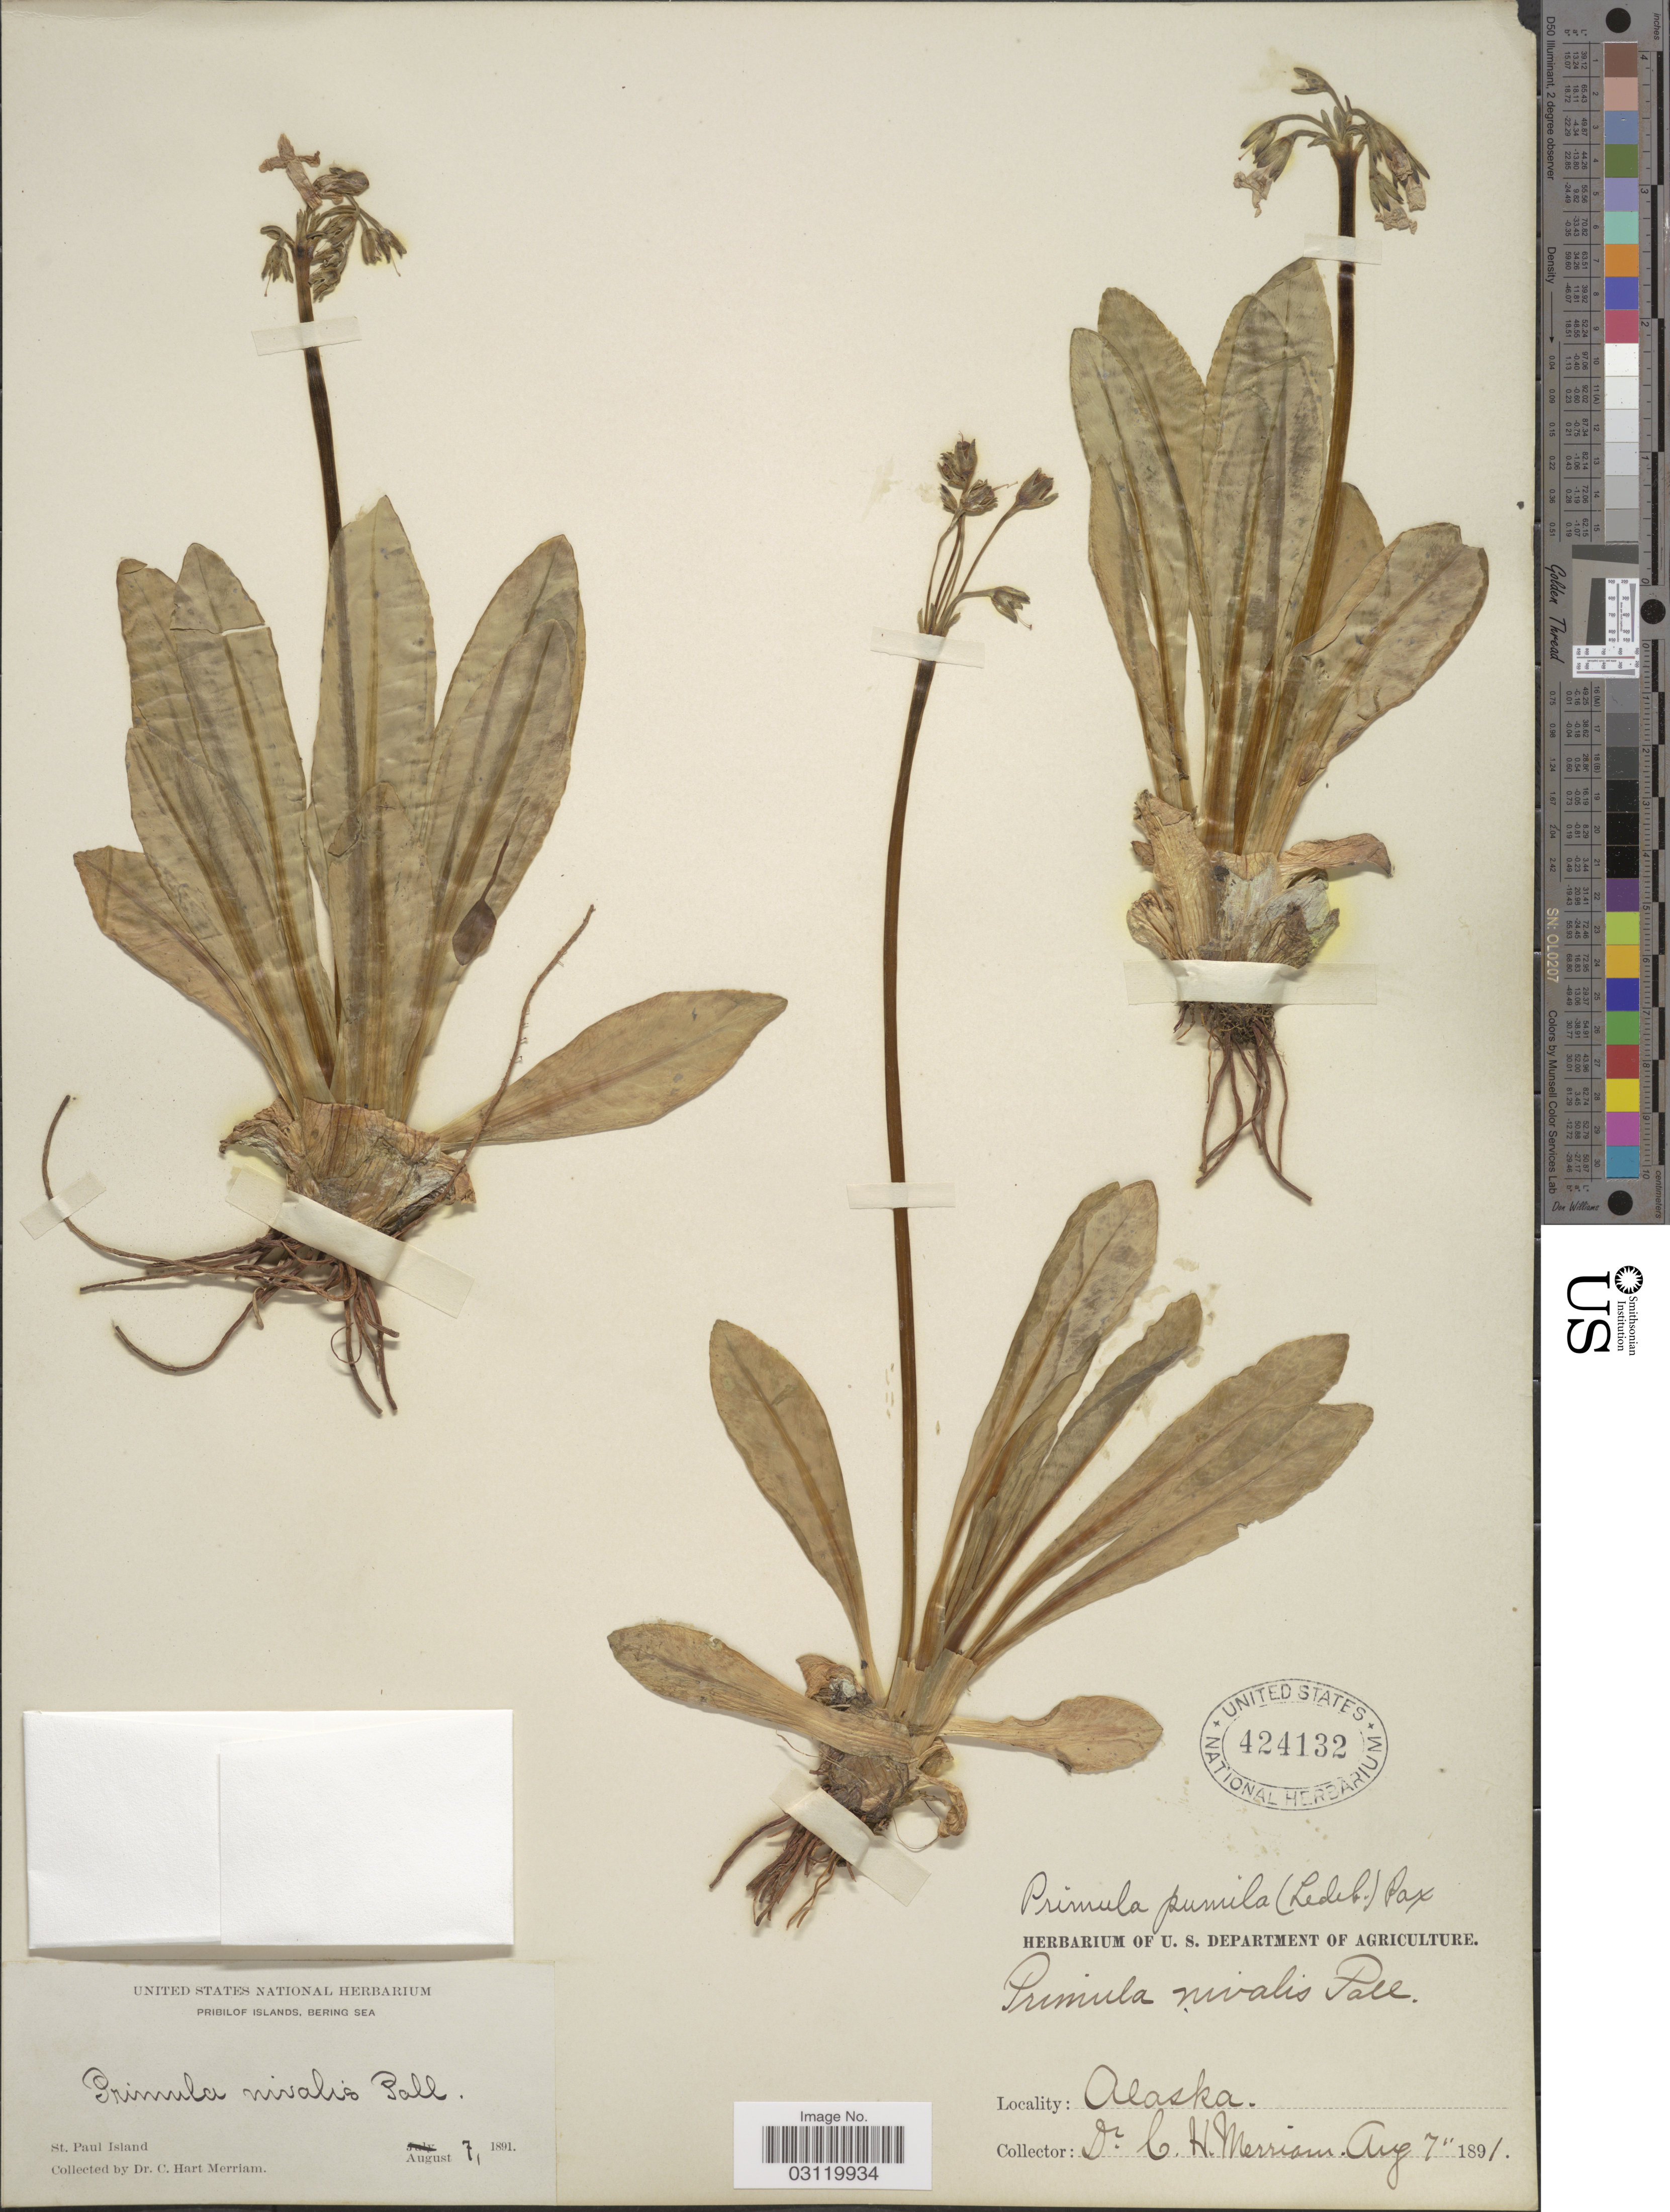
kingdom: Plantae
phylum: Tracheophyta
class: Magnoliopsida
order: Ericales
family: Primulaceae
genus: Primula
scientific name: Primula tschuktschorum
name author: Kjellm.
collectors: C. Merriam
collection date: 1891-08-07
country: United States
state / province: Alaska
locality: Pribilof Islands, Bering Sea. St. Paul Island.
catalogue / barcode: US 424132